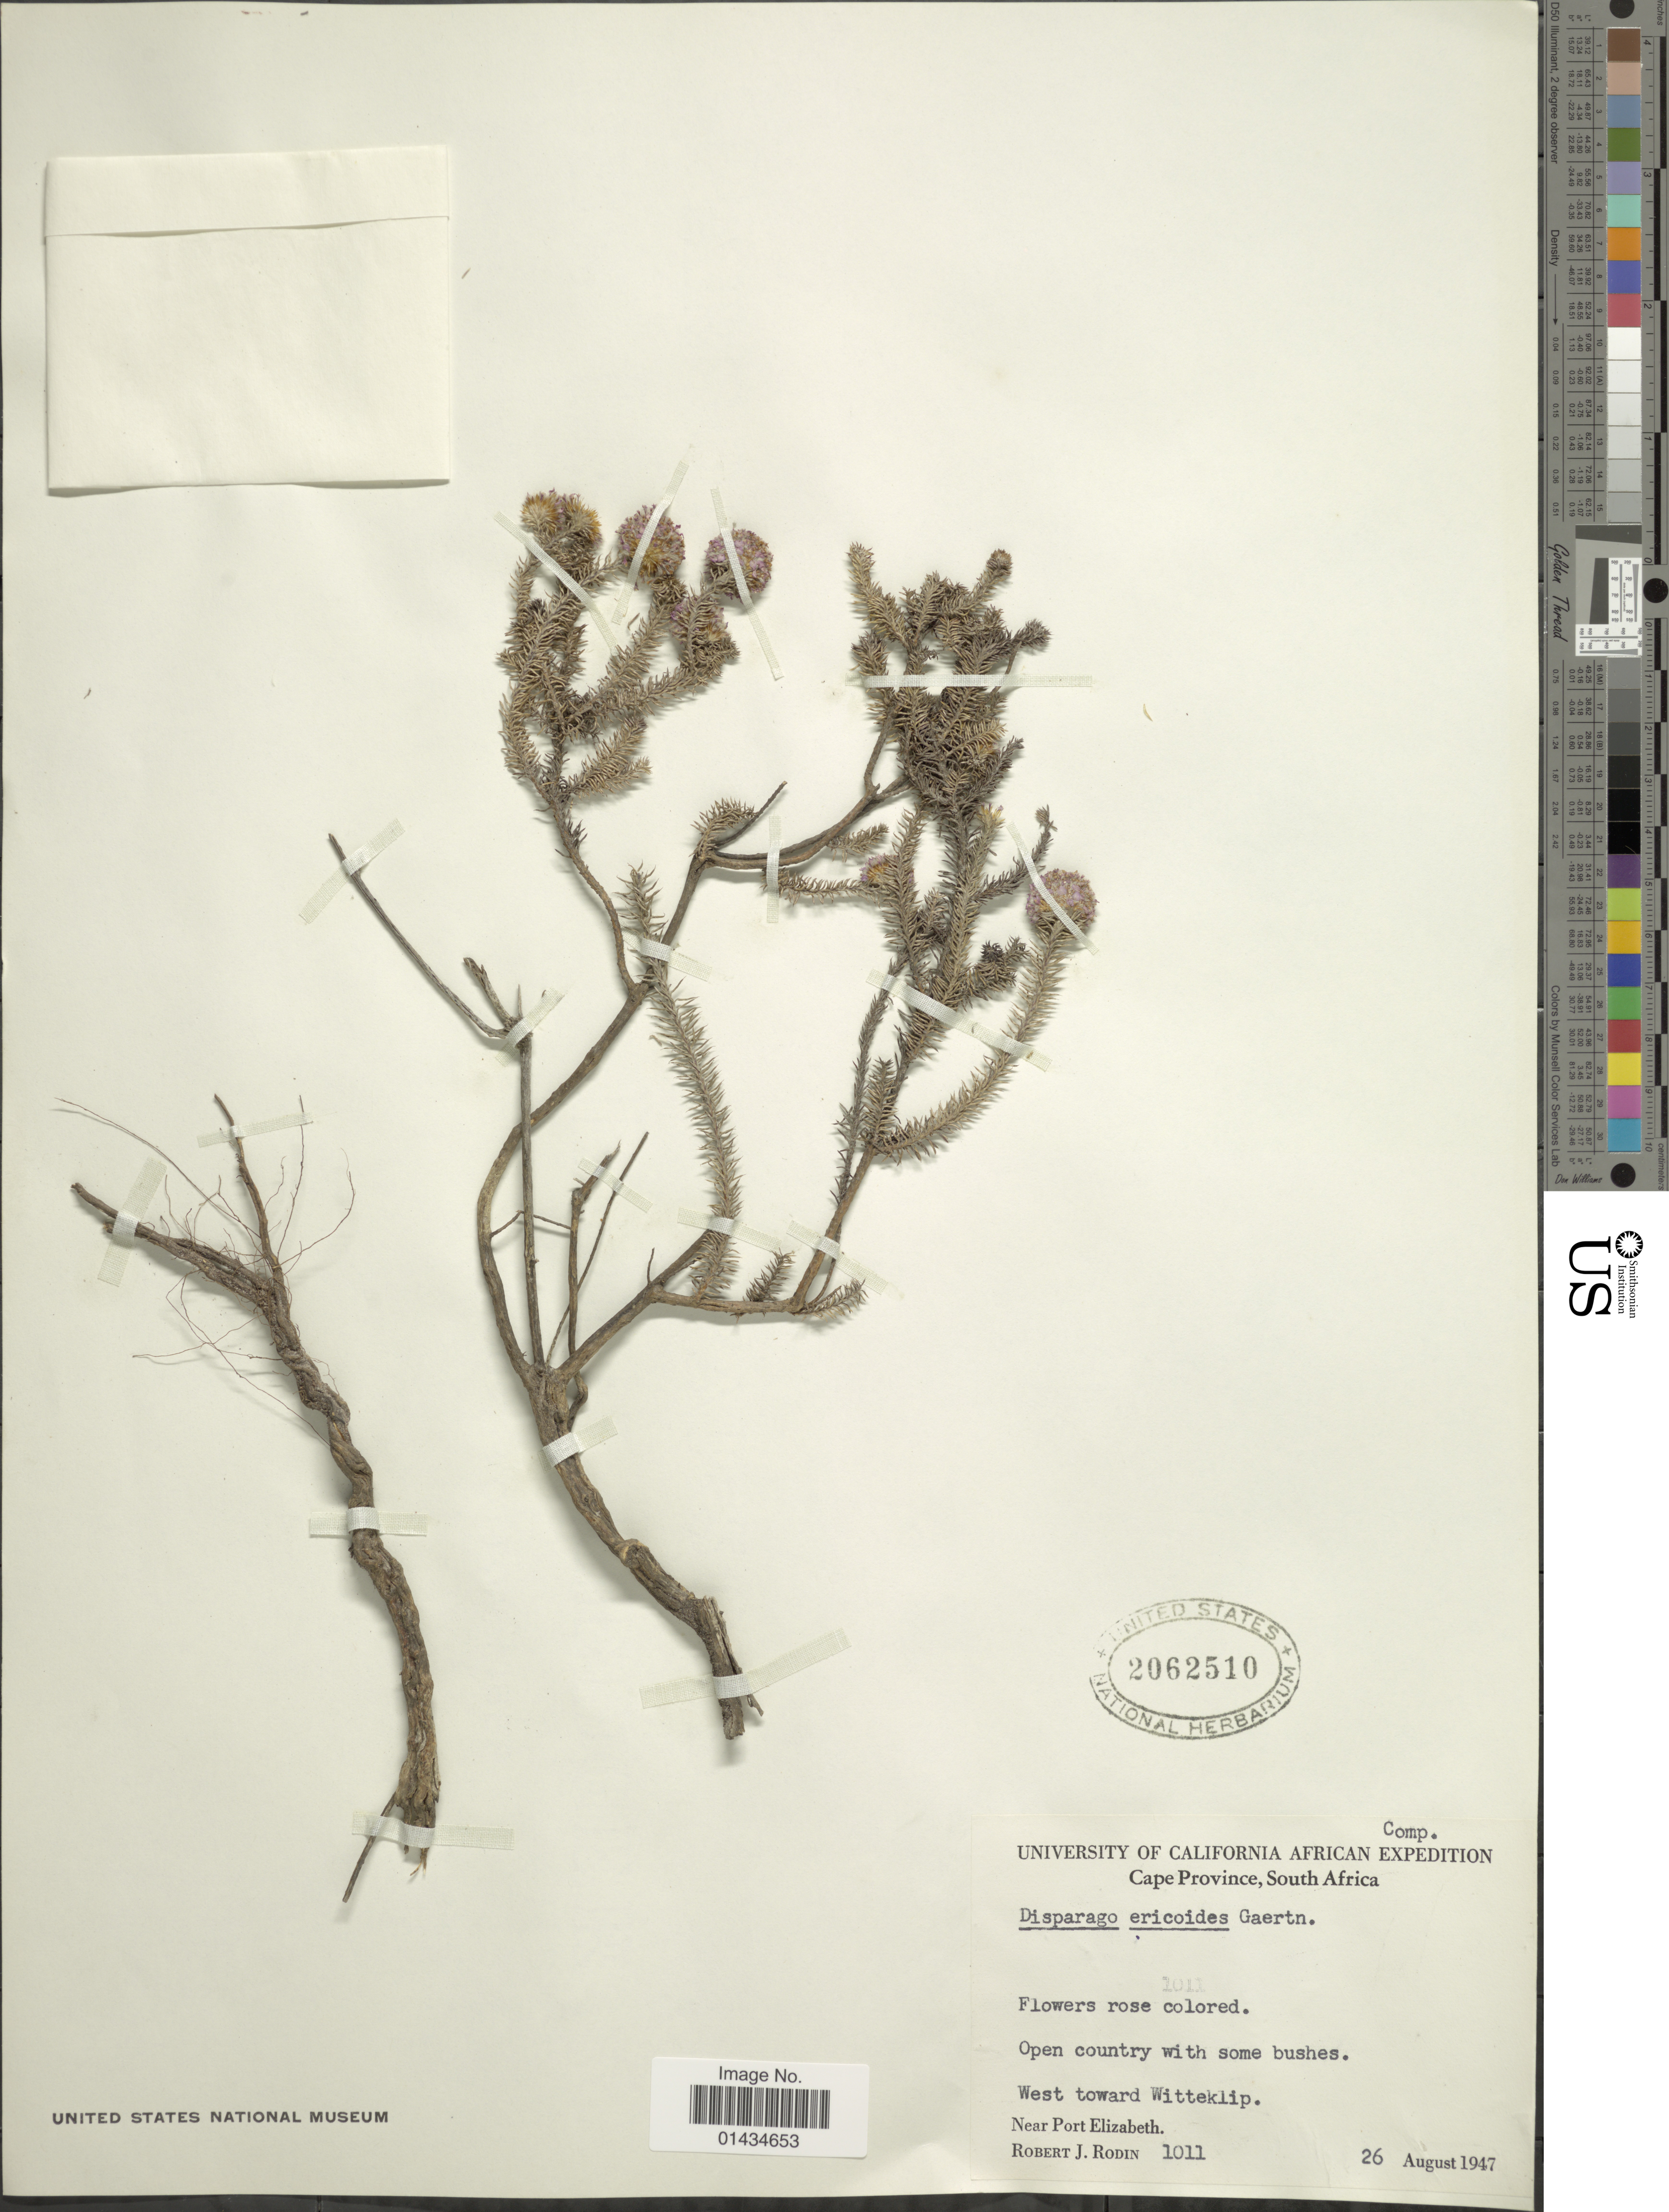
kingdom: Plantae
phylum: Tracheophyta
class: Magnoliopsida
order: Asterales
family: Asteraceae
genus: Disparago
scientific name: Disparago tortilis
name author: (DC.) Sch. Bip.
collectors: R. J. Rodin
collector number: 1011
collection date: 1947-08-26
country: South Africa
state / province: Eastern Cape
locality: Open country with some bushes, west toward Witteklip, near Port Elizabeth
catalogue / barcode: US 2062510